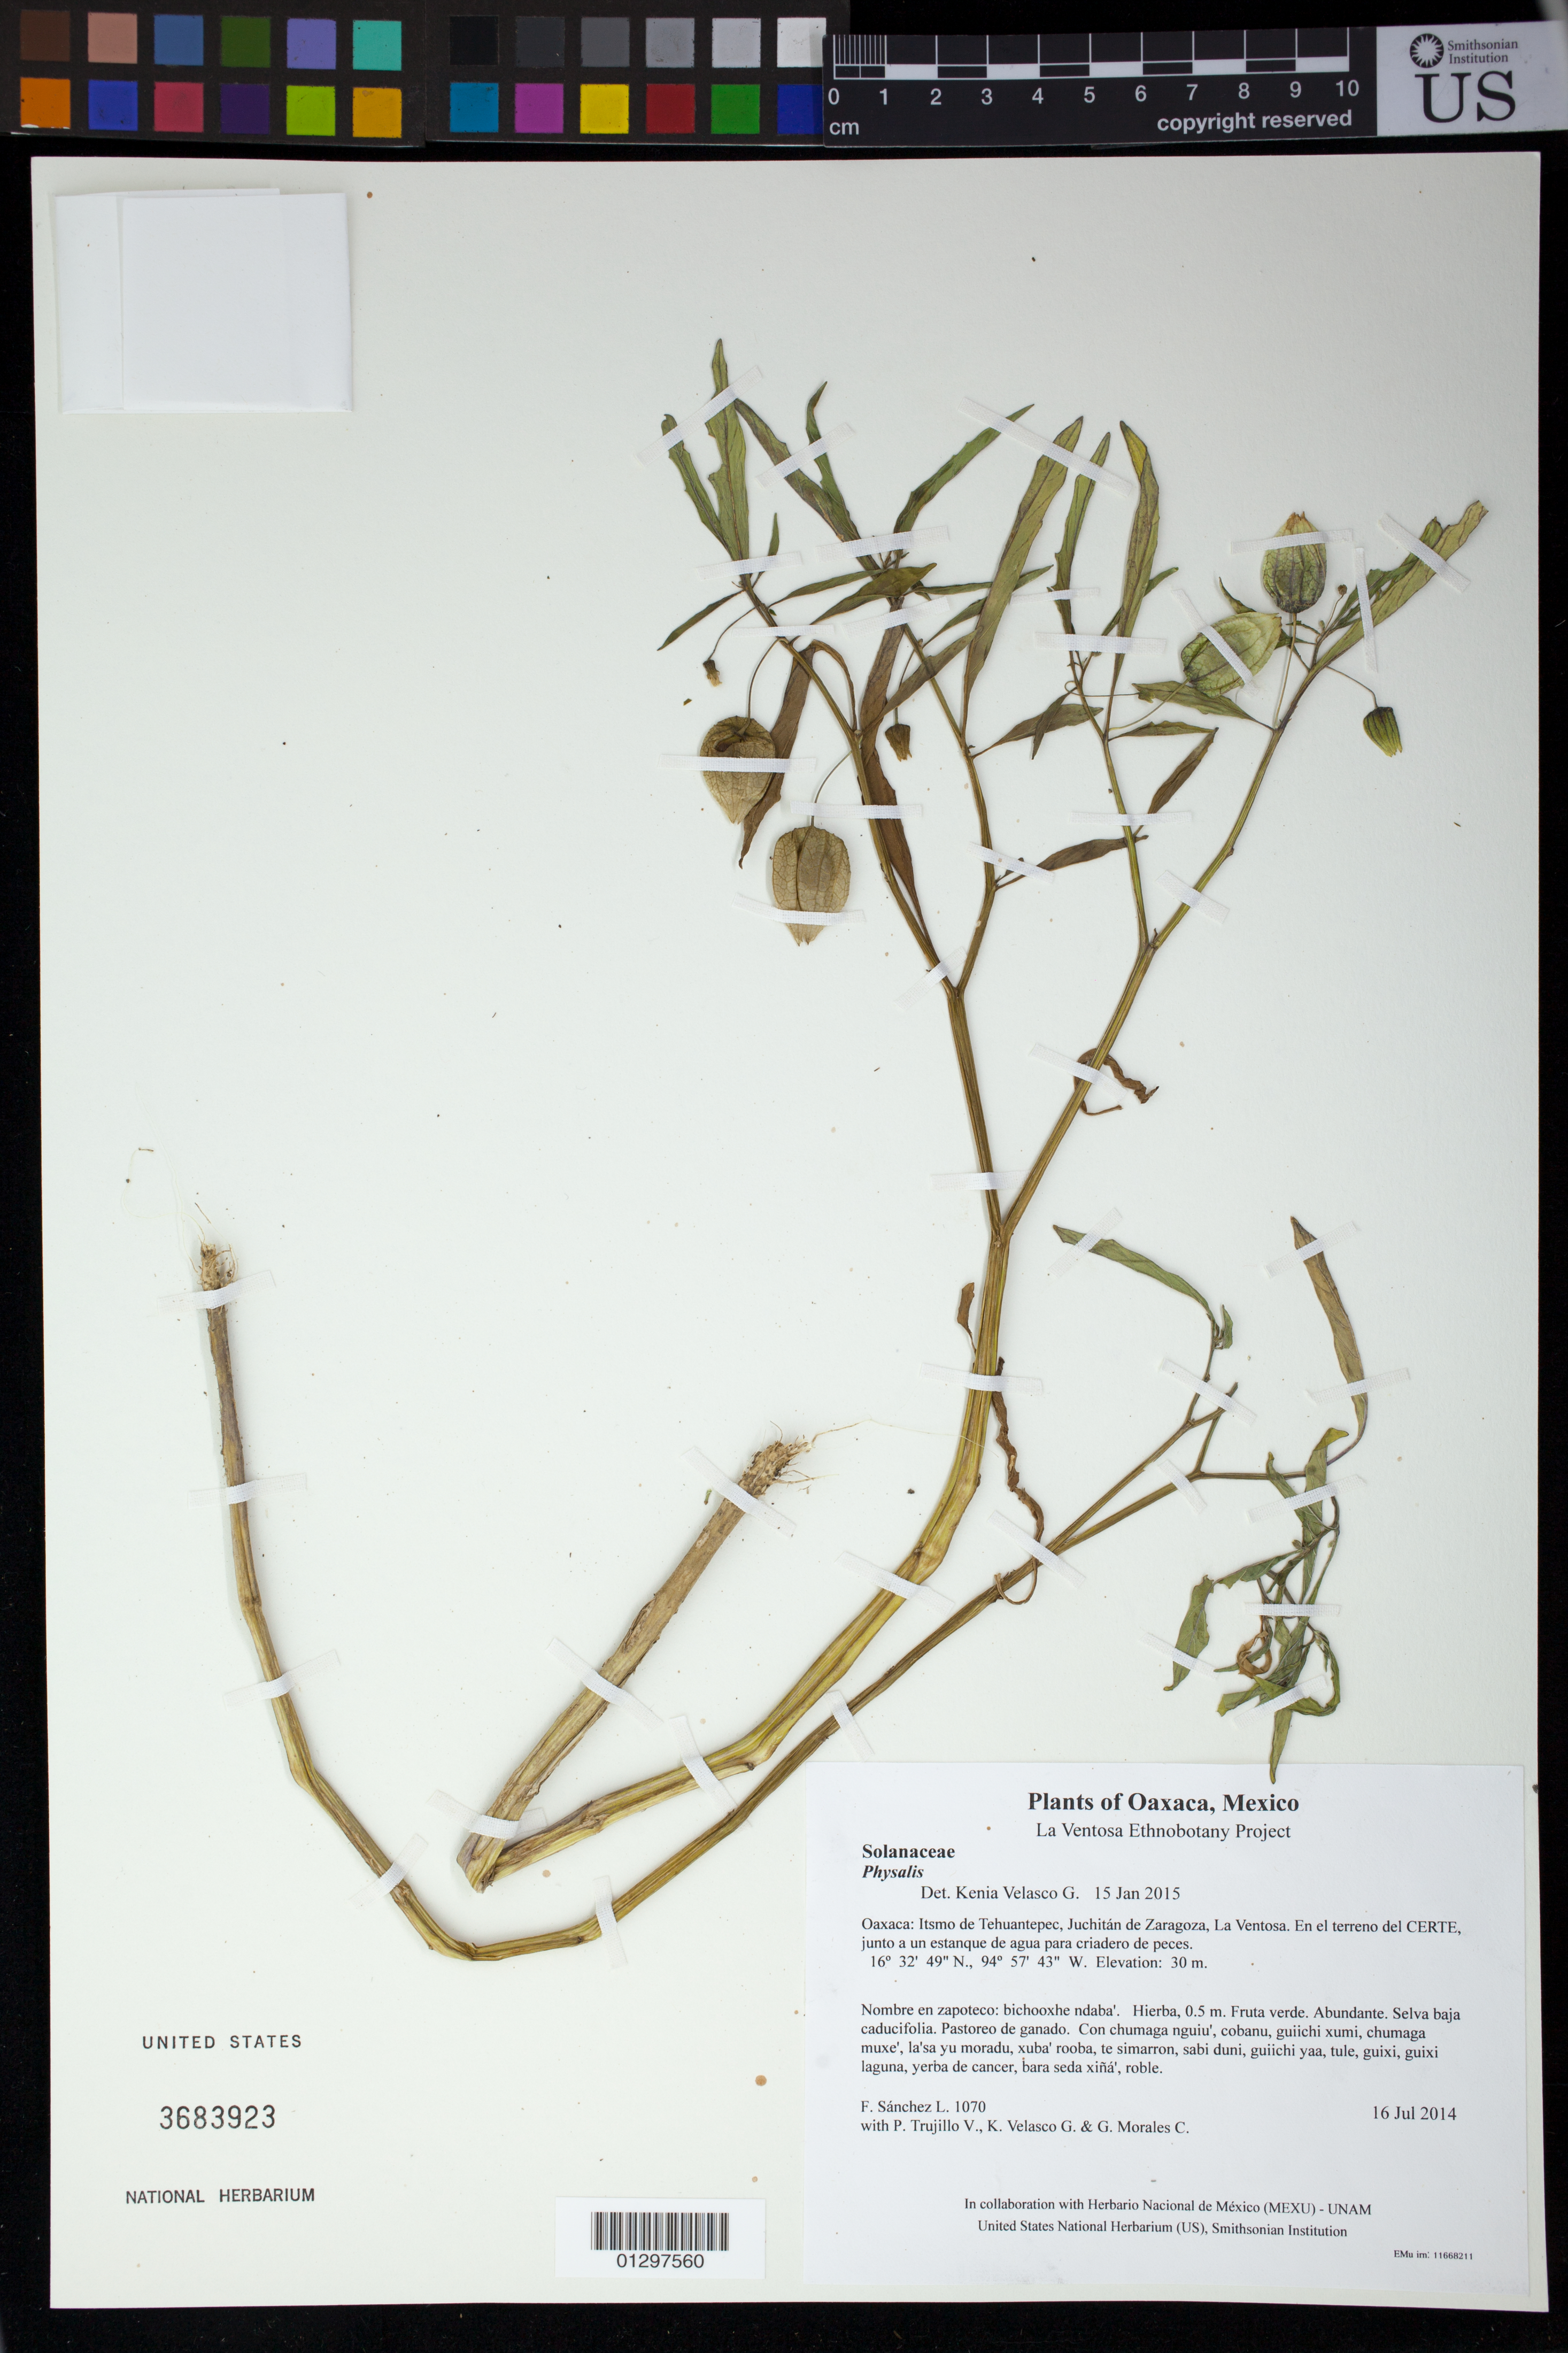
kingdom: Plantae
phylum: Tracheophyta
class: Magnoliopsida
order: Solanales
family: Solanaceae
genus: Physalis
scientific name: Physalis angulata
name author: L.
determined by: Velasco G., Kenia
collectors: F. Sánchez L., P. Trujillo V., K. Velasco G. & G. Morales C.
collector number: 1070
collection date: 2014-07-16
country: Mexico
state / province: Oaxaca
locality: Itsmo de Tehuantepec, Juchitán de Zaragoza, La Ventosa. En el terreno del CERTE, junto a un estanque de agua para criadero de peces.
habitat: Selva baja caducifolia. Pastoreo de ganado.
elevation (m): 30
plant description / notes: MEXU, US; Guixi bandaga. 0.5 m. Cuaananaxhi naga'. Stale.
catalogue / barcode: US 3683923